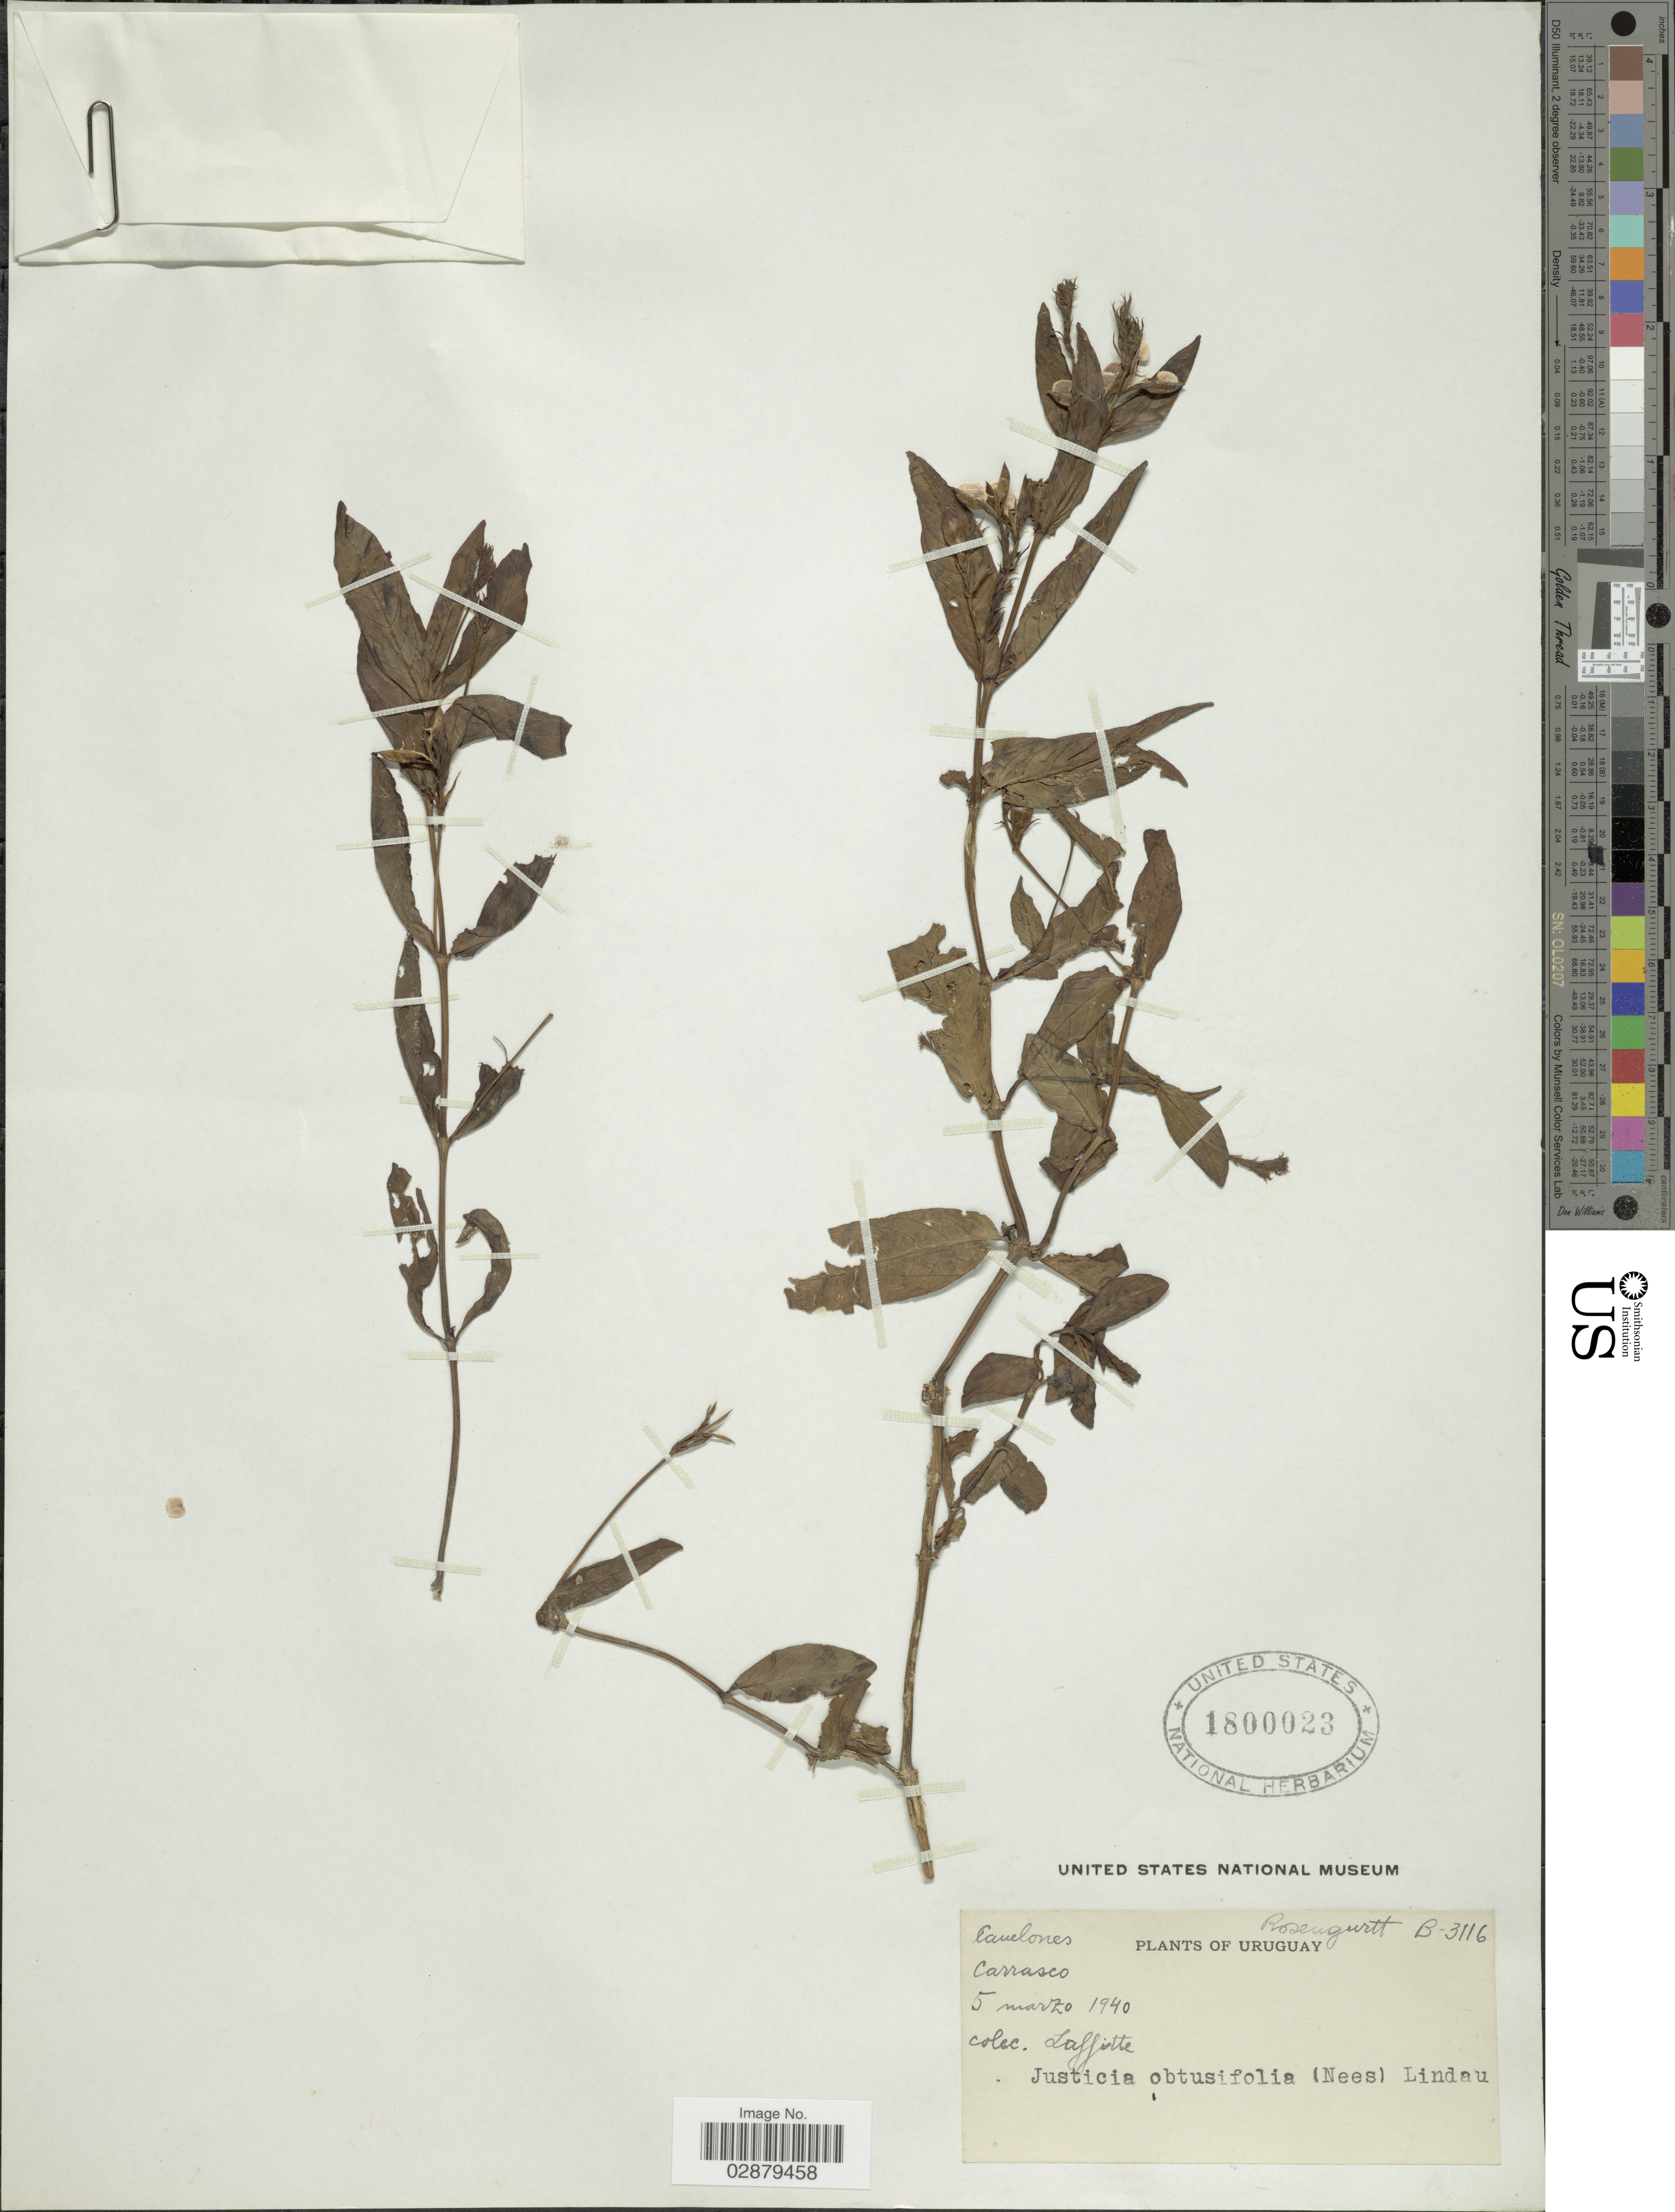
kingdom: Plantae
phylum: Tracheophyta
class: Magnoliopsida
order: Lamiales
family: Acanthaceae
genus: Justicia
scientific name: Justicia laevilinguis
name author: (Nees) Lindau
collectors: Rosengurtt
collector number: B-3116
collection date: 1940-03-05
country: Uruguay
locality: Canelones. Carrasco. Laffitte.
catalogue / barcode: US 1800023